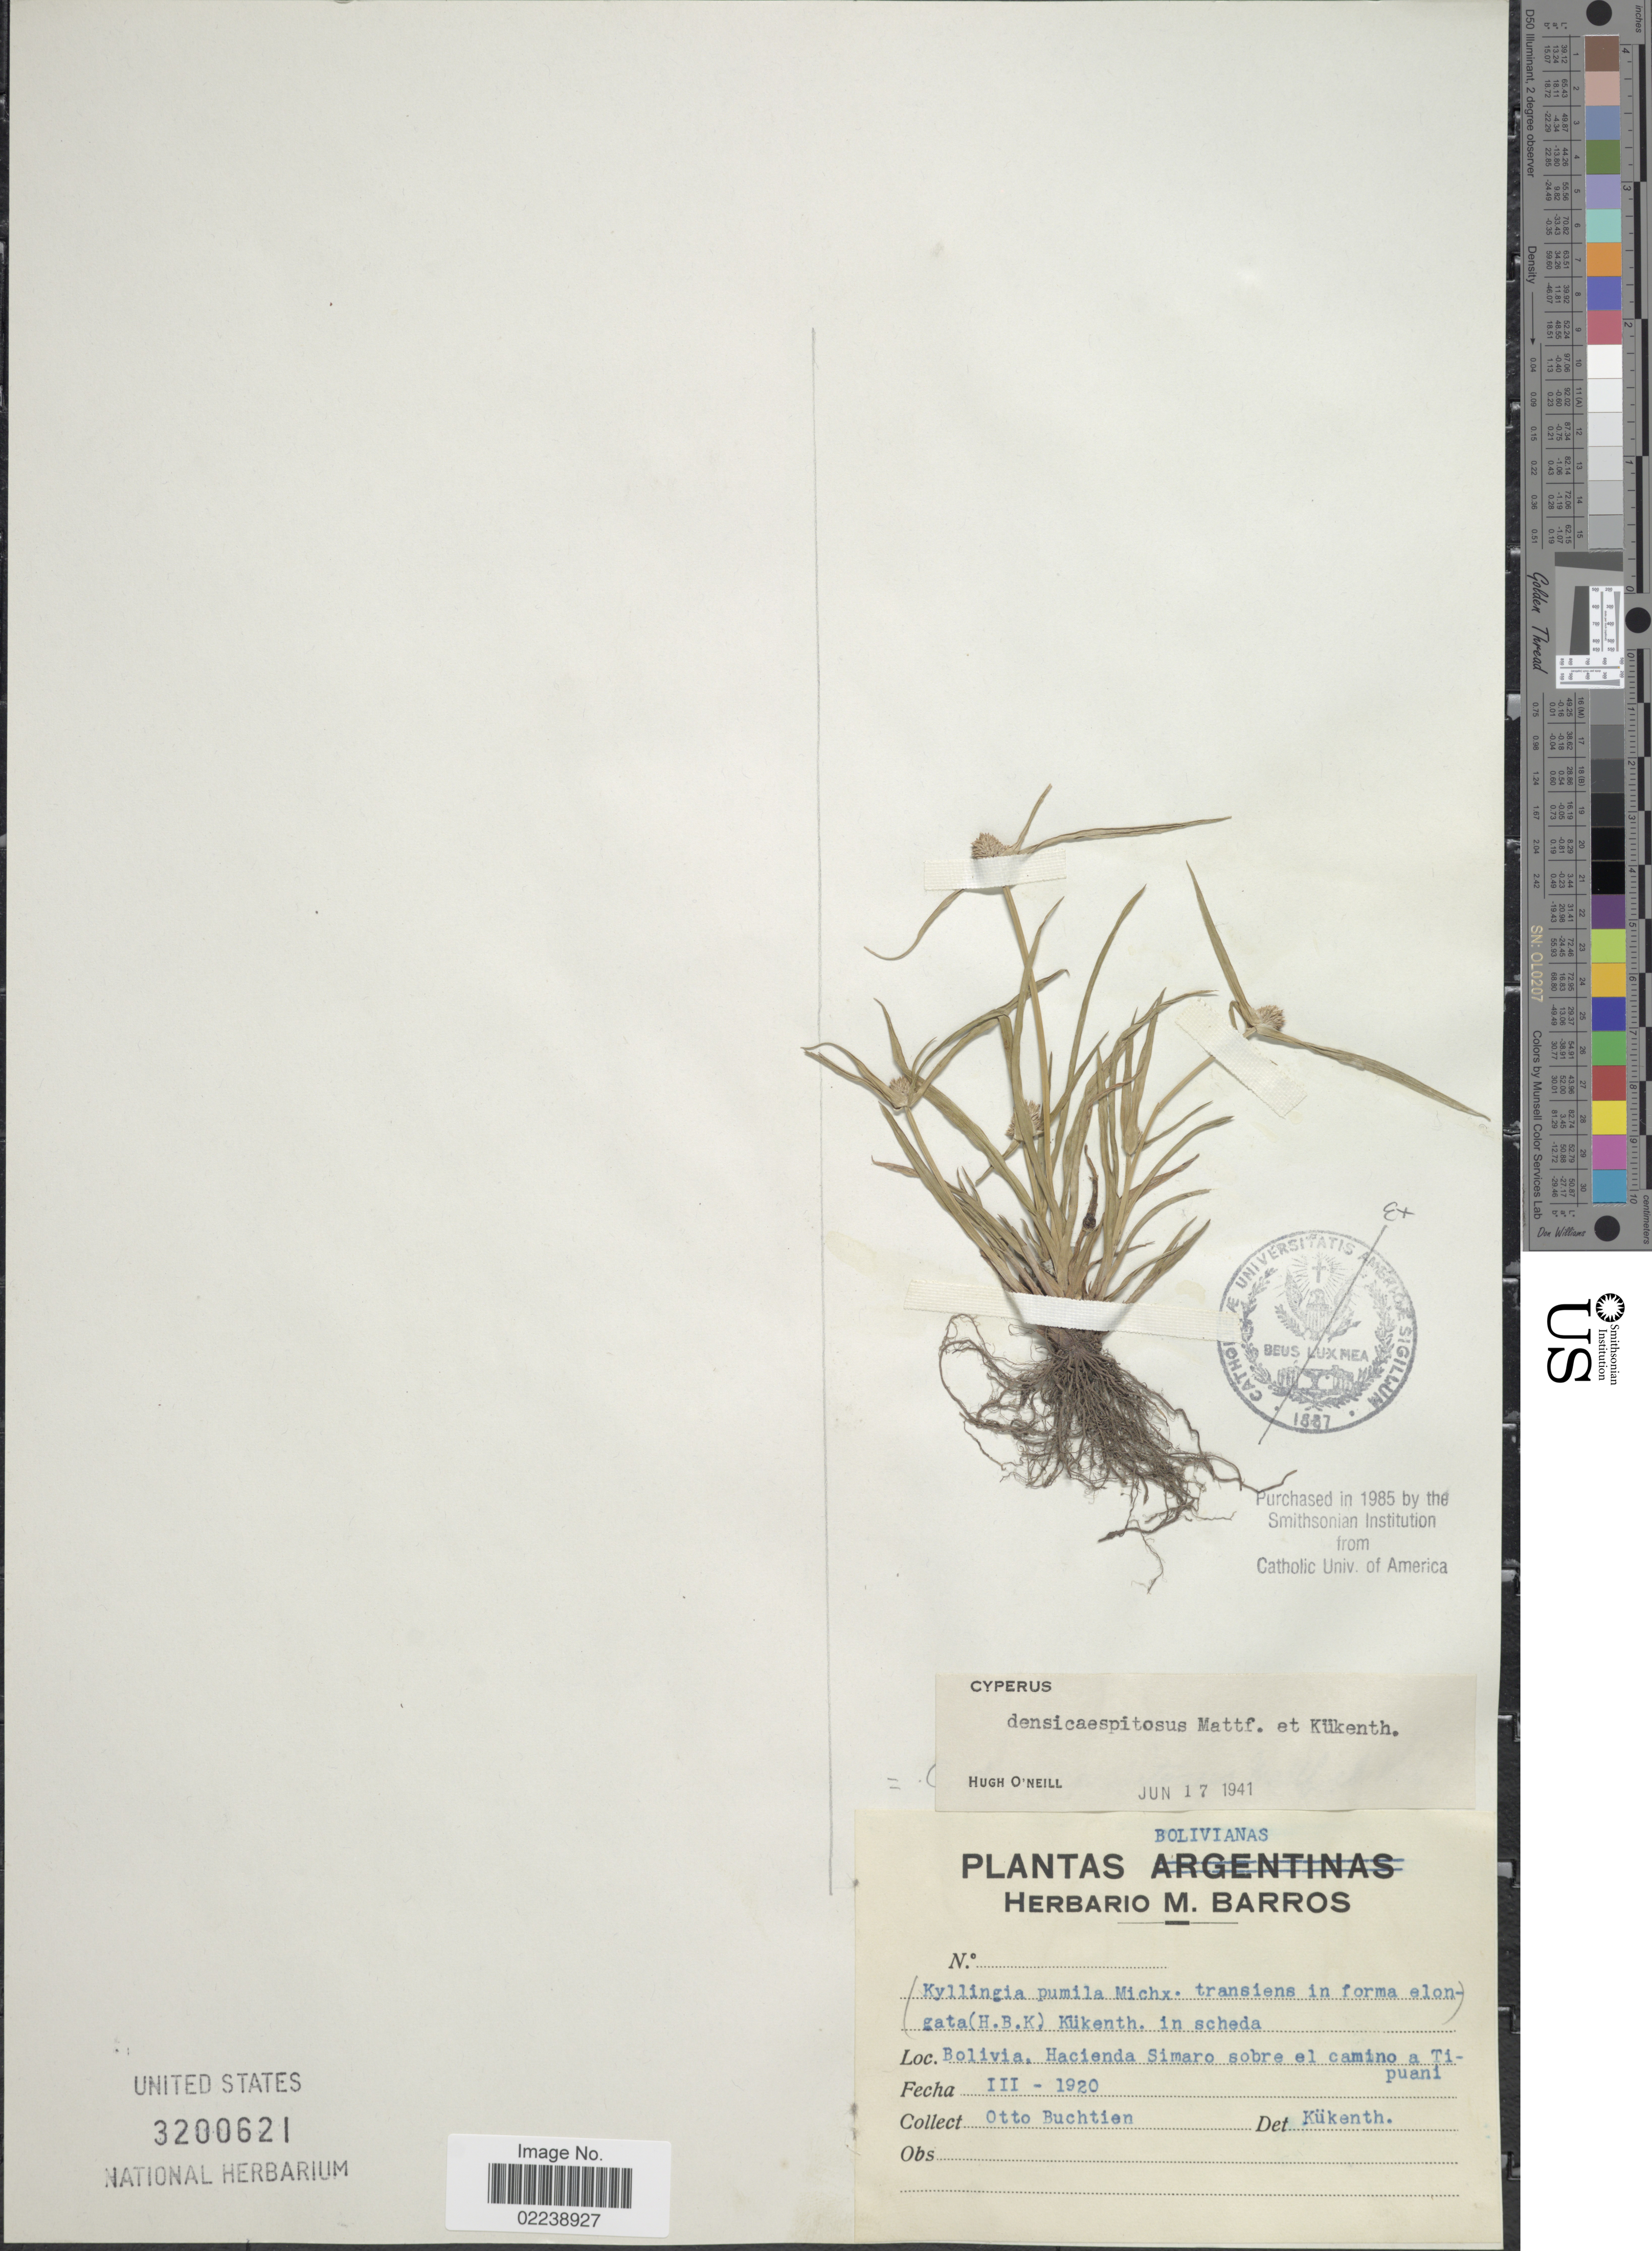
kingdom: Plantae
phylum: Tracheophyta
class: Liliopsida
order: Poales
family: Cyperaceae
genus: Cyperus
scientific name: Cyperus hortensis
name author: (Salzm. ex Steud.) Dorr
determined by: Strong, M. T., (US), Smithsonian Institution - National Museum of Natural History (UNITED STATES)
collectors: O. Buchtien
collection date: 1920-03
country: Bolivia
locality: Hacienda Simaro sobre el camino a Tipuani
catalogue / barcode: US 3200621